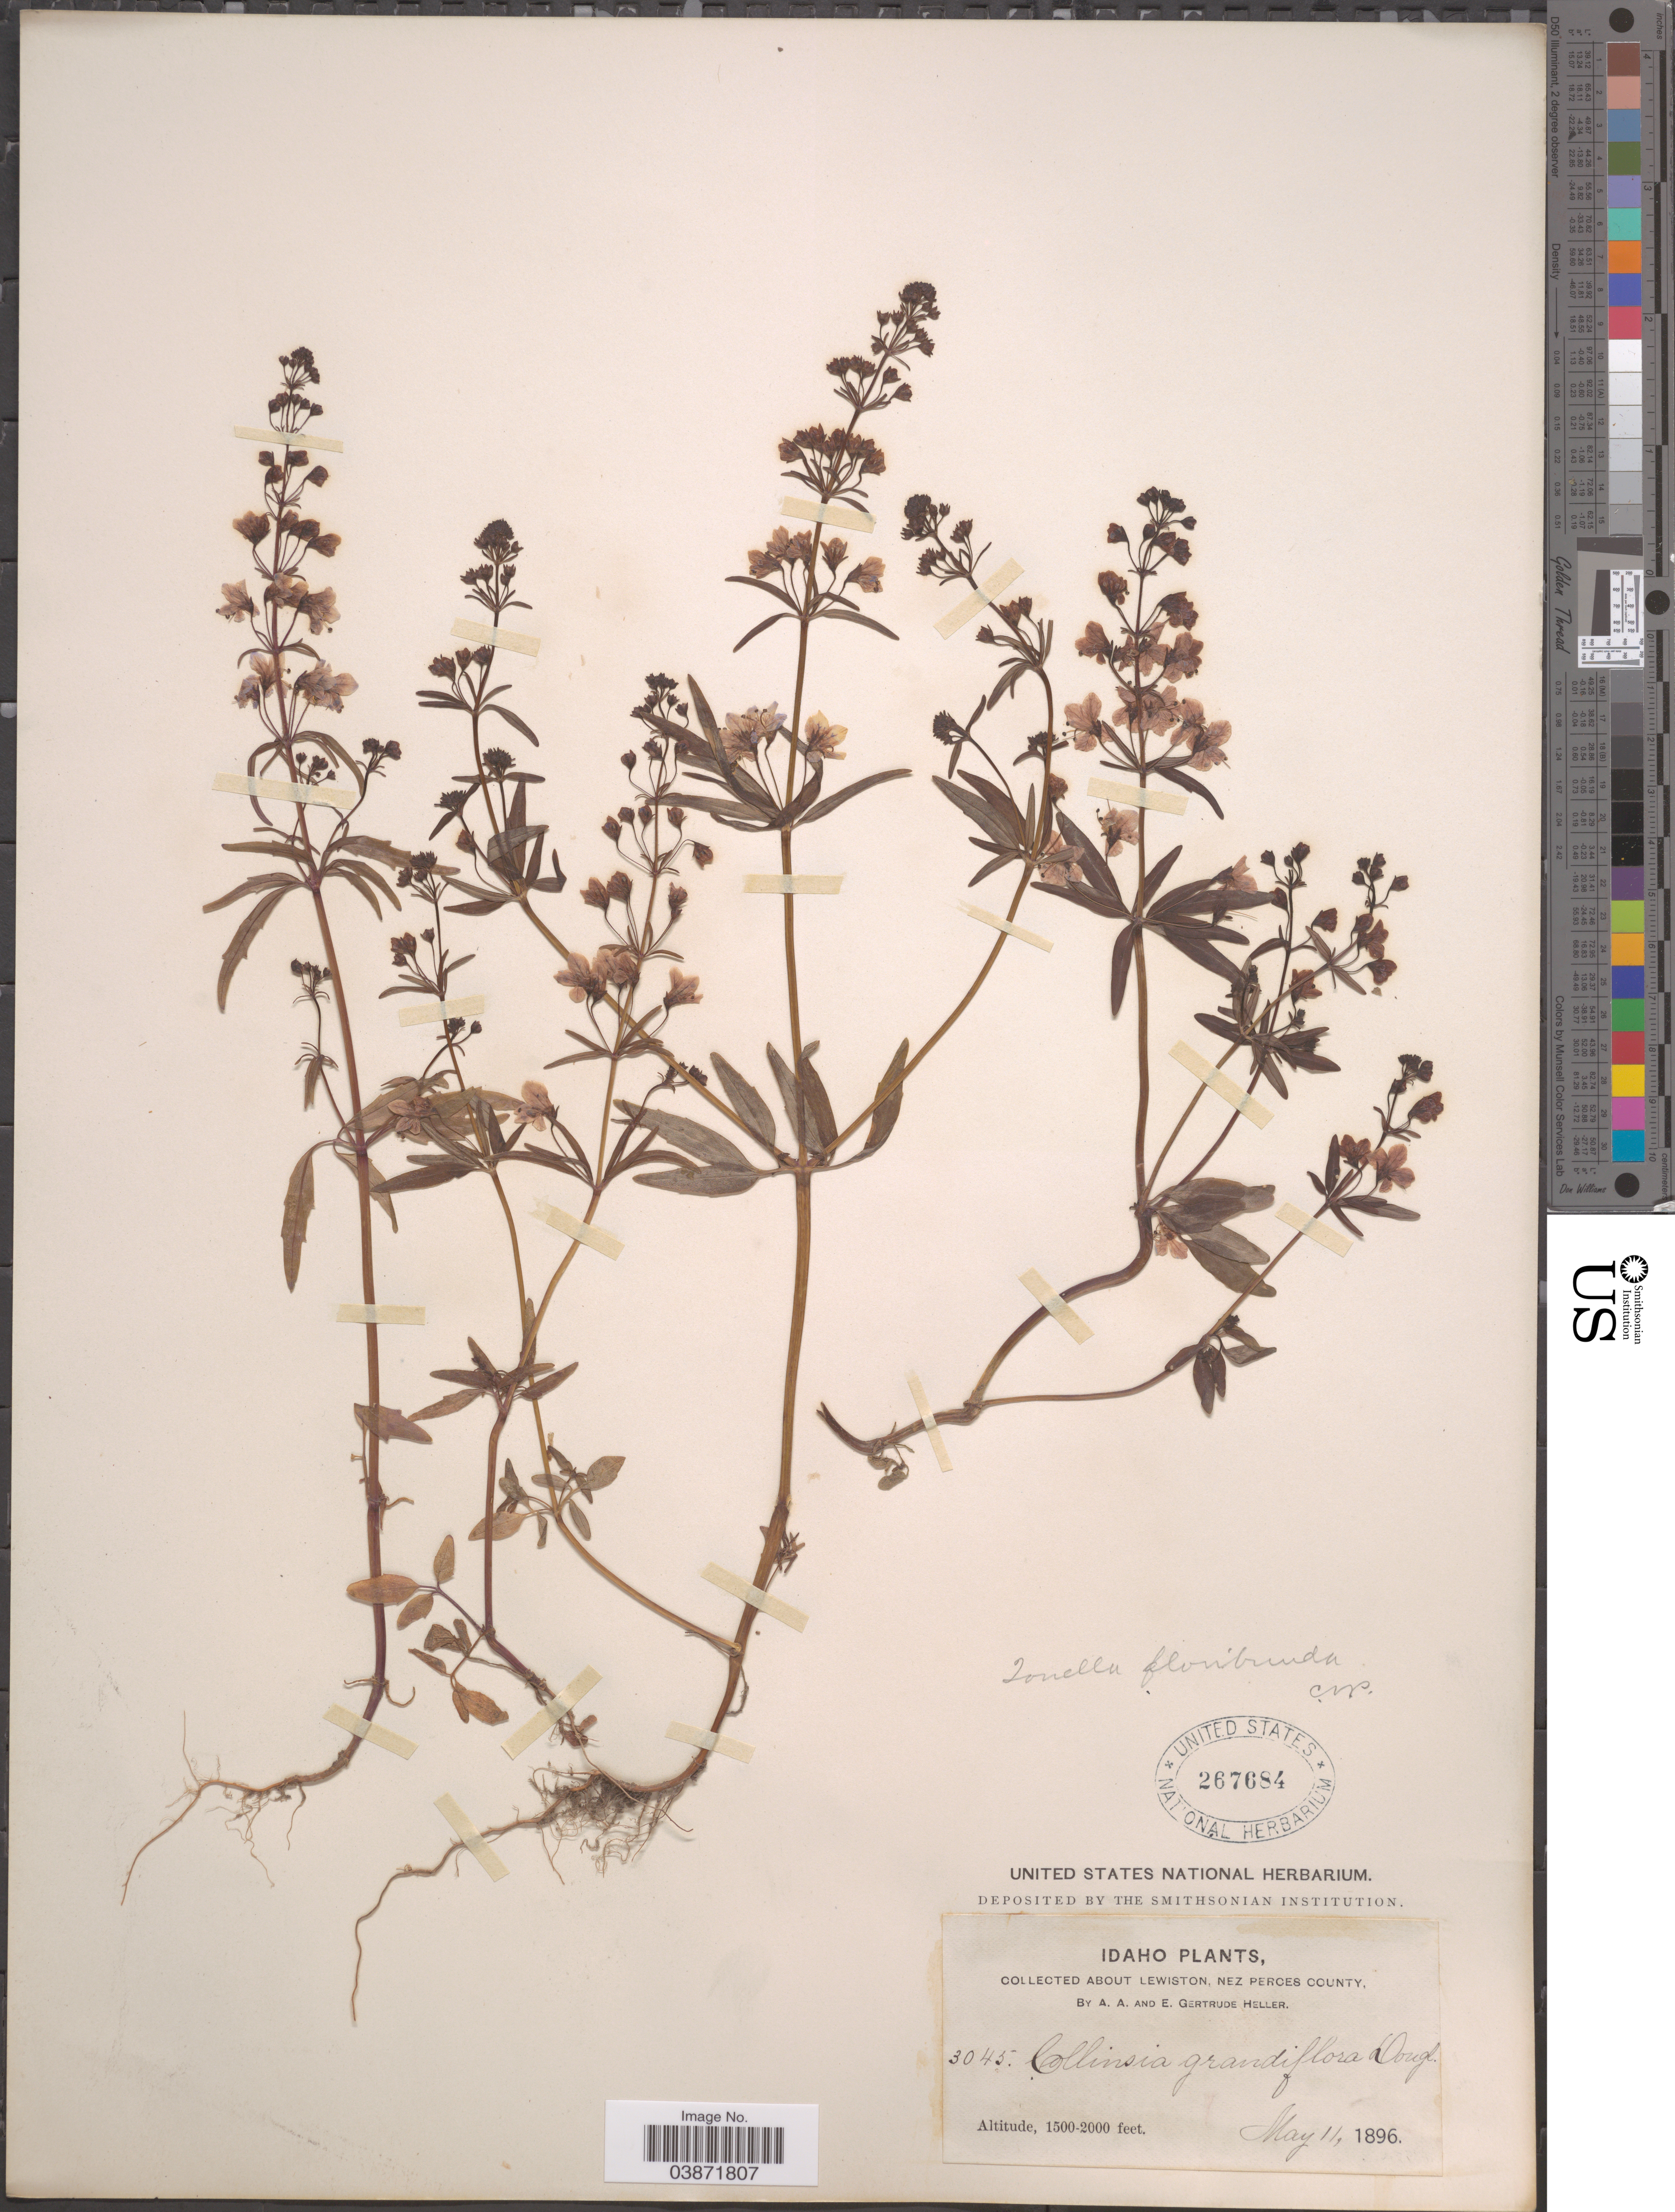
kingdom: Plantae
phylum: Tracheophyta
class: Magnoliopsida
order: Lamiales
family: Plantaginaceae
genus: Tonella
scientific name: Tonella floribunda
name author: A. Gray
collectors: A. A. Heller & E. G. Heller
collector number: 3045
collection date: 1896-05-11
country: United States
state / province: Idaho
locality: About Lewiston, Nez Perces County.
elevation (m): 457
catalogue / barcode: US 267684